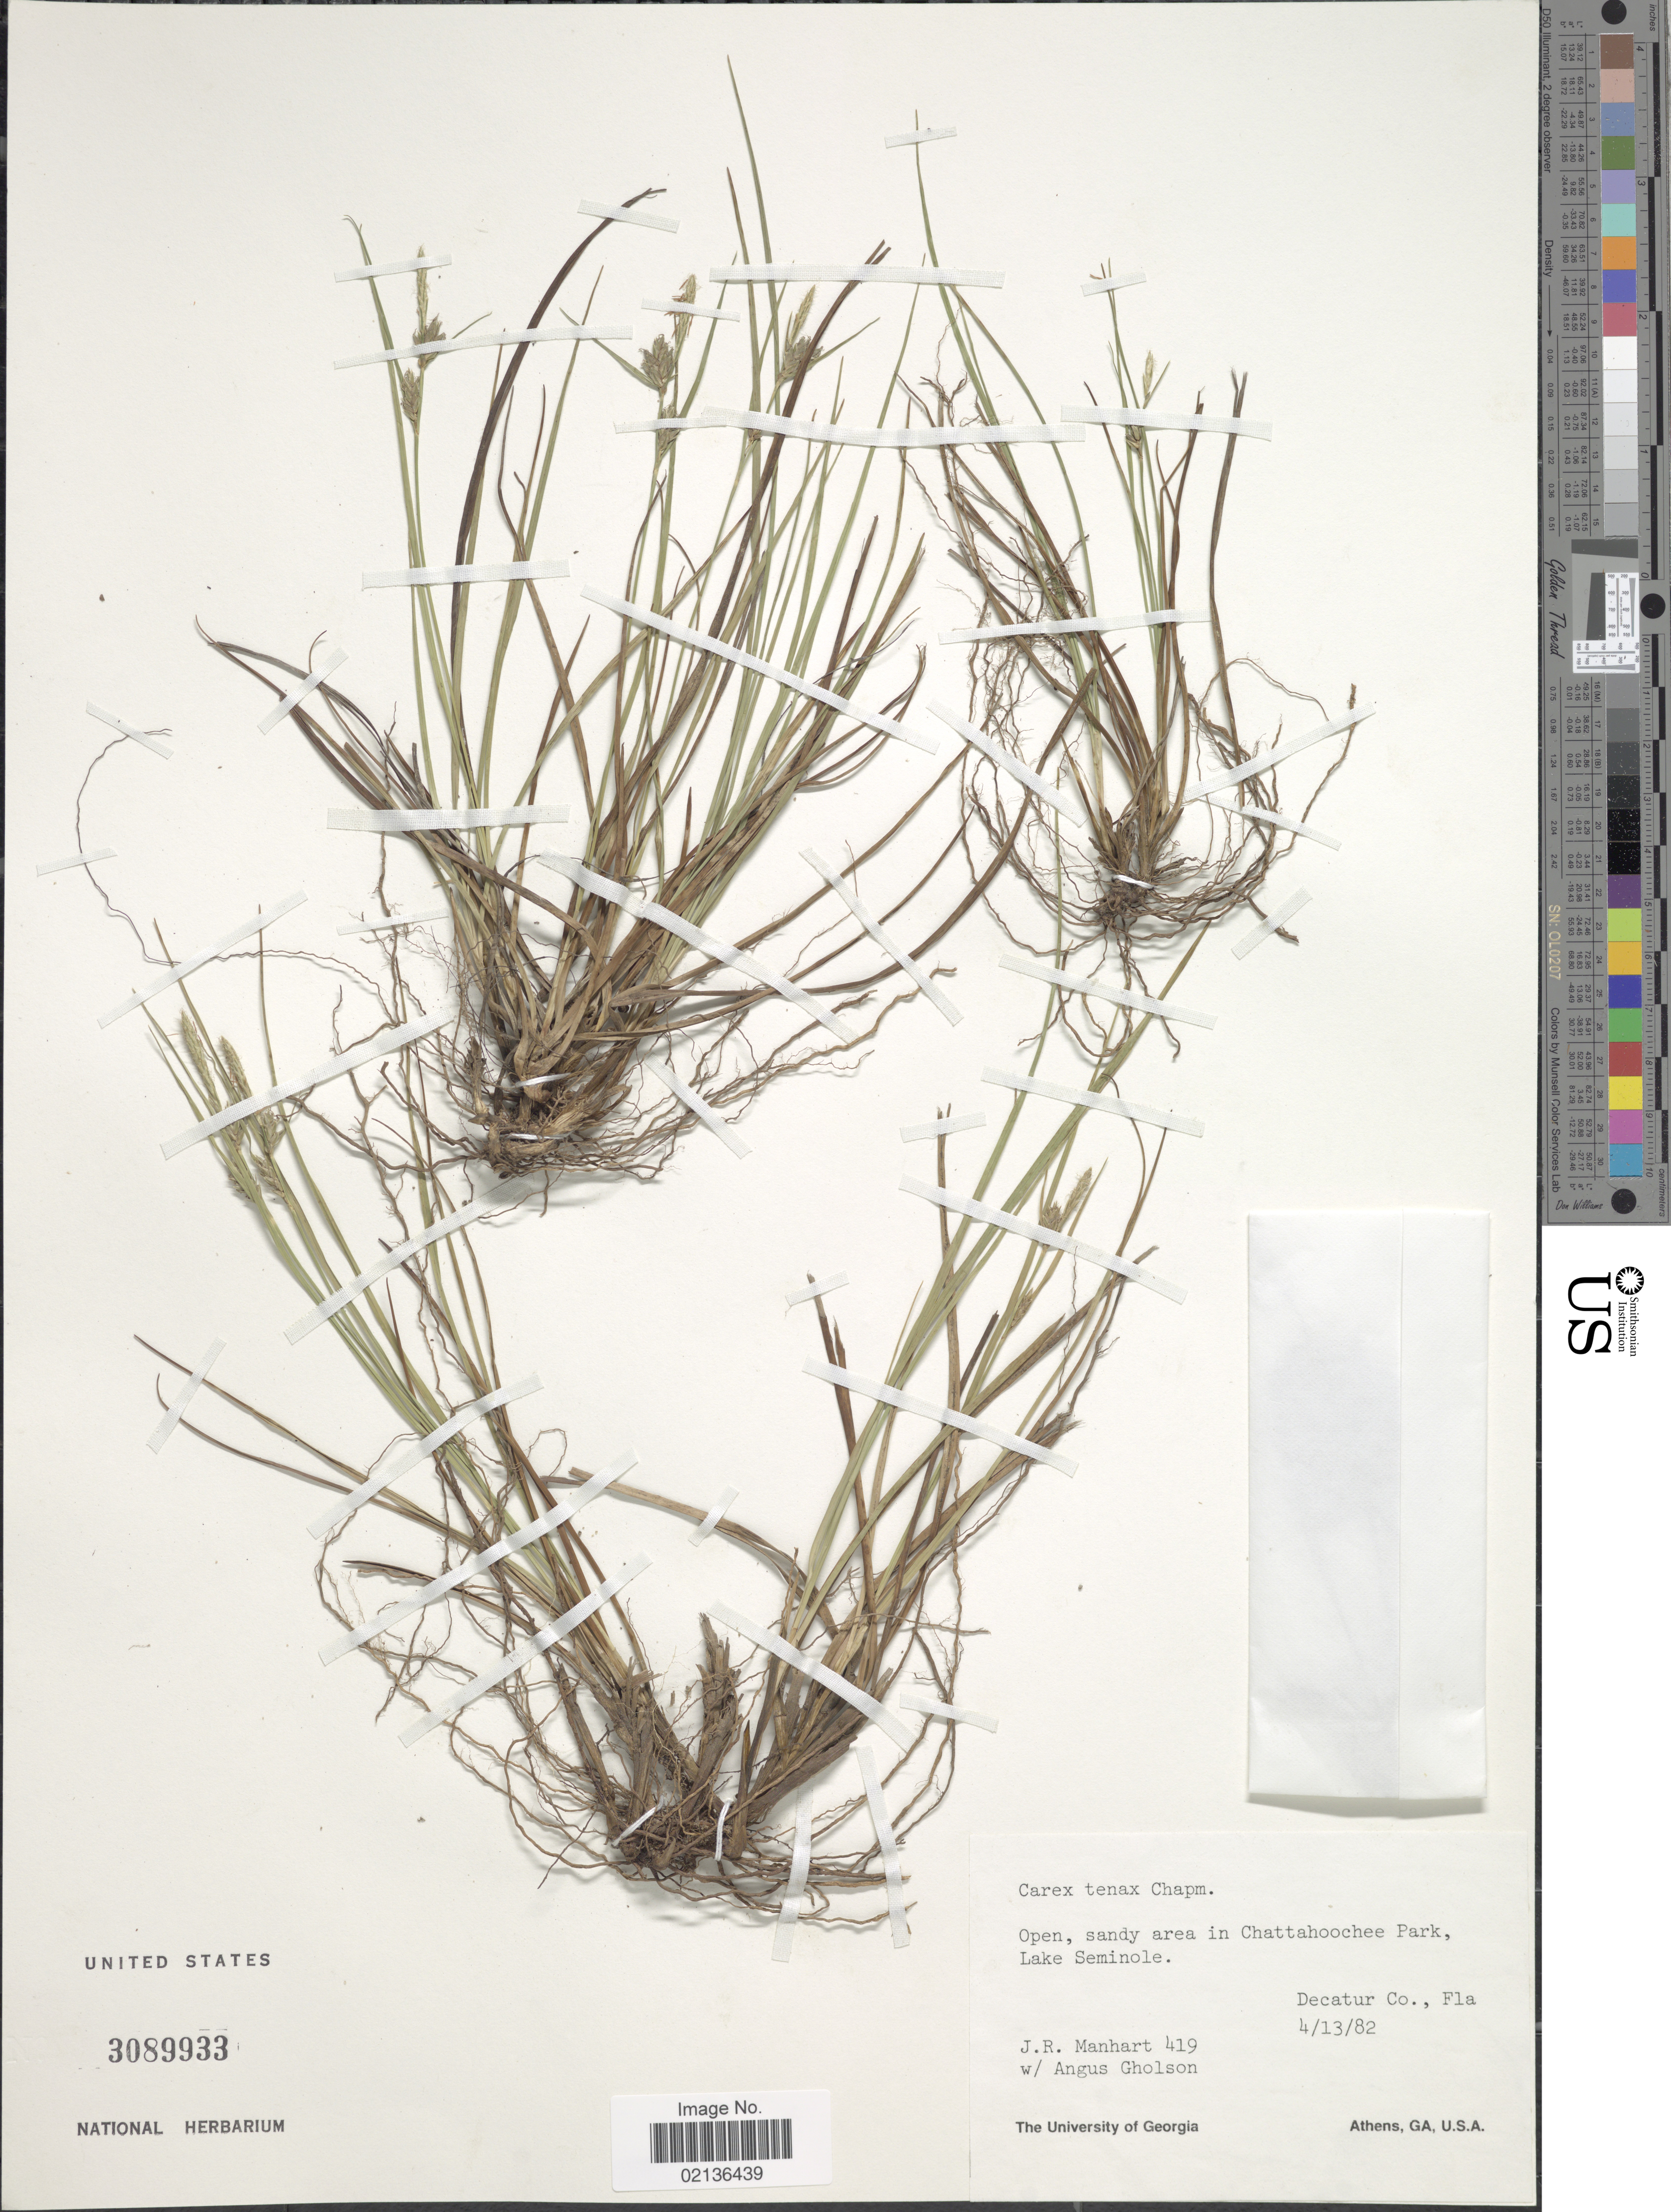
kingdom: Plantae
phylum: Tracheophyta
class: Liliopsida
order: Poales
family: Cyperaceae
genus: Carex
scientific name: Carex tenax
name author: Chapm. ex Dewey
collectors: J. Manhart & A. Gholson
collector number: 419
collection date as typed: Transcribed d/m/y: 13/4/82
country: United States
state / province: Florida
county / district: Seminole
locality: Open, sandy area in Chattahochee Park, Lake Seminole, Decatur Co. (?), Fla.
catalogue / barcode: US 3089933